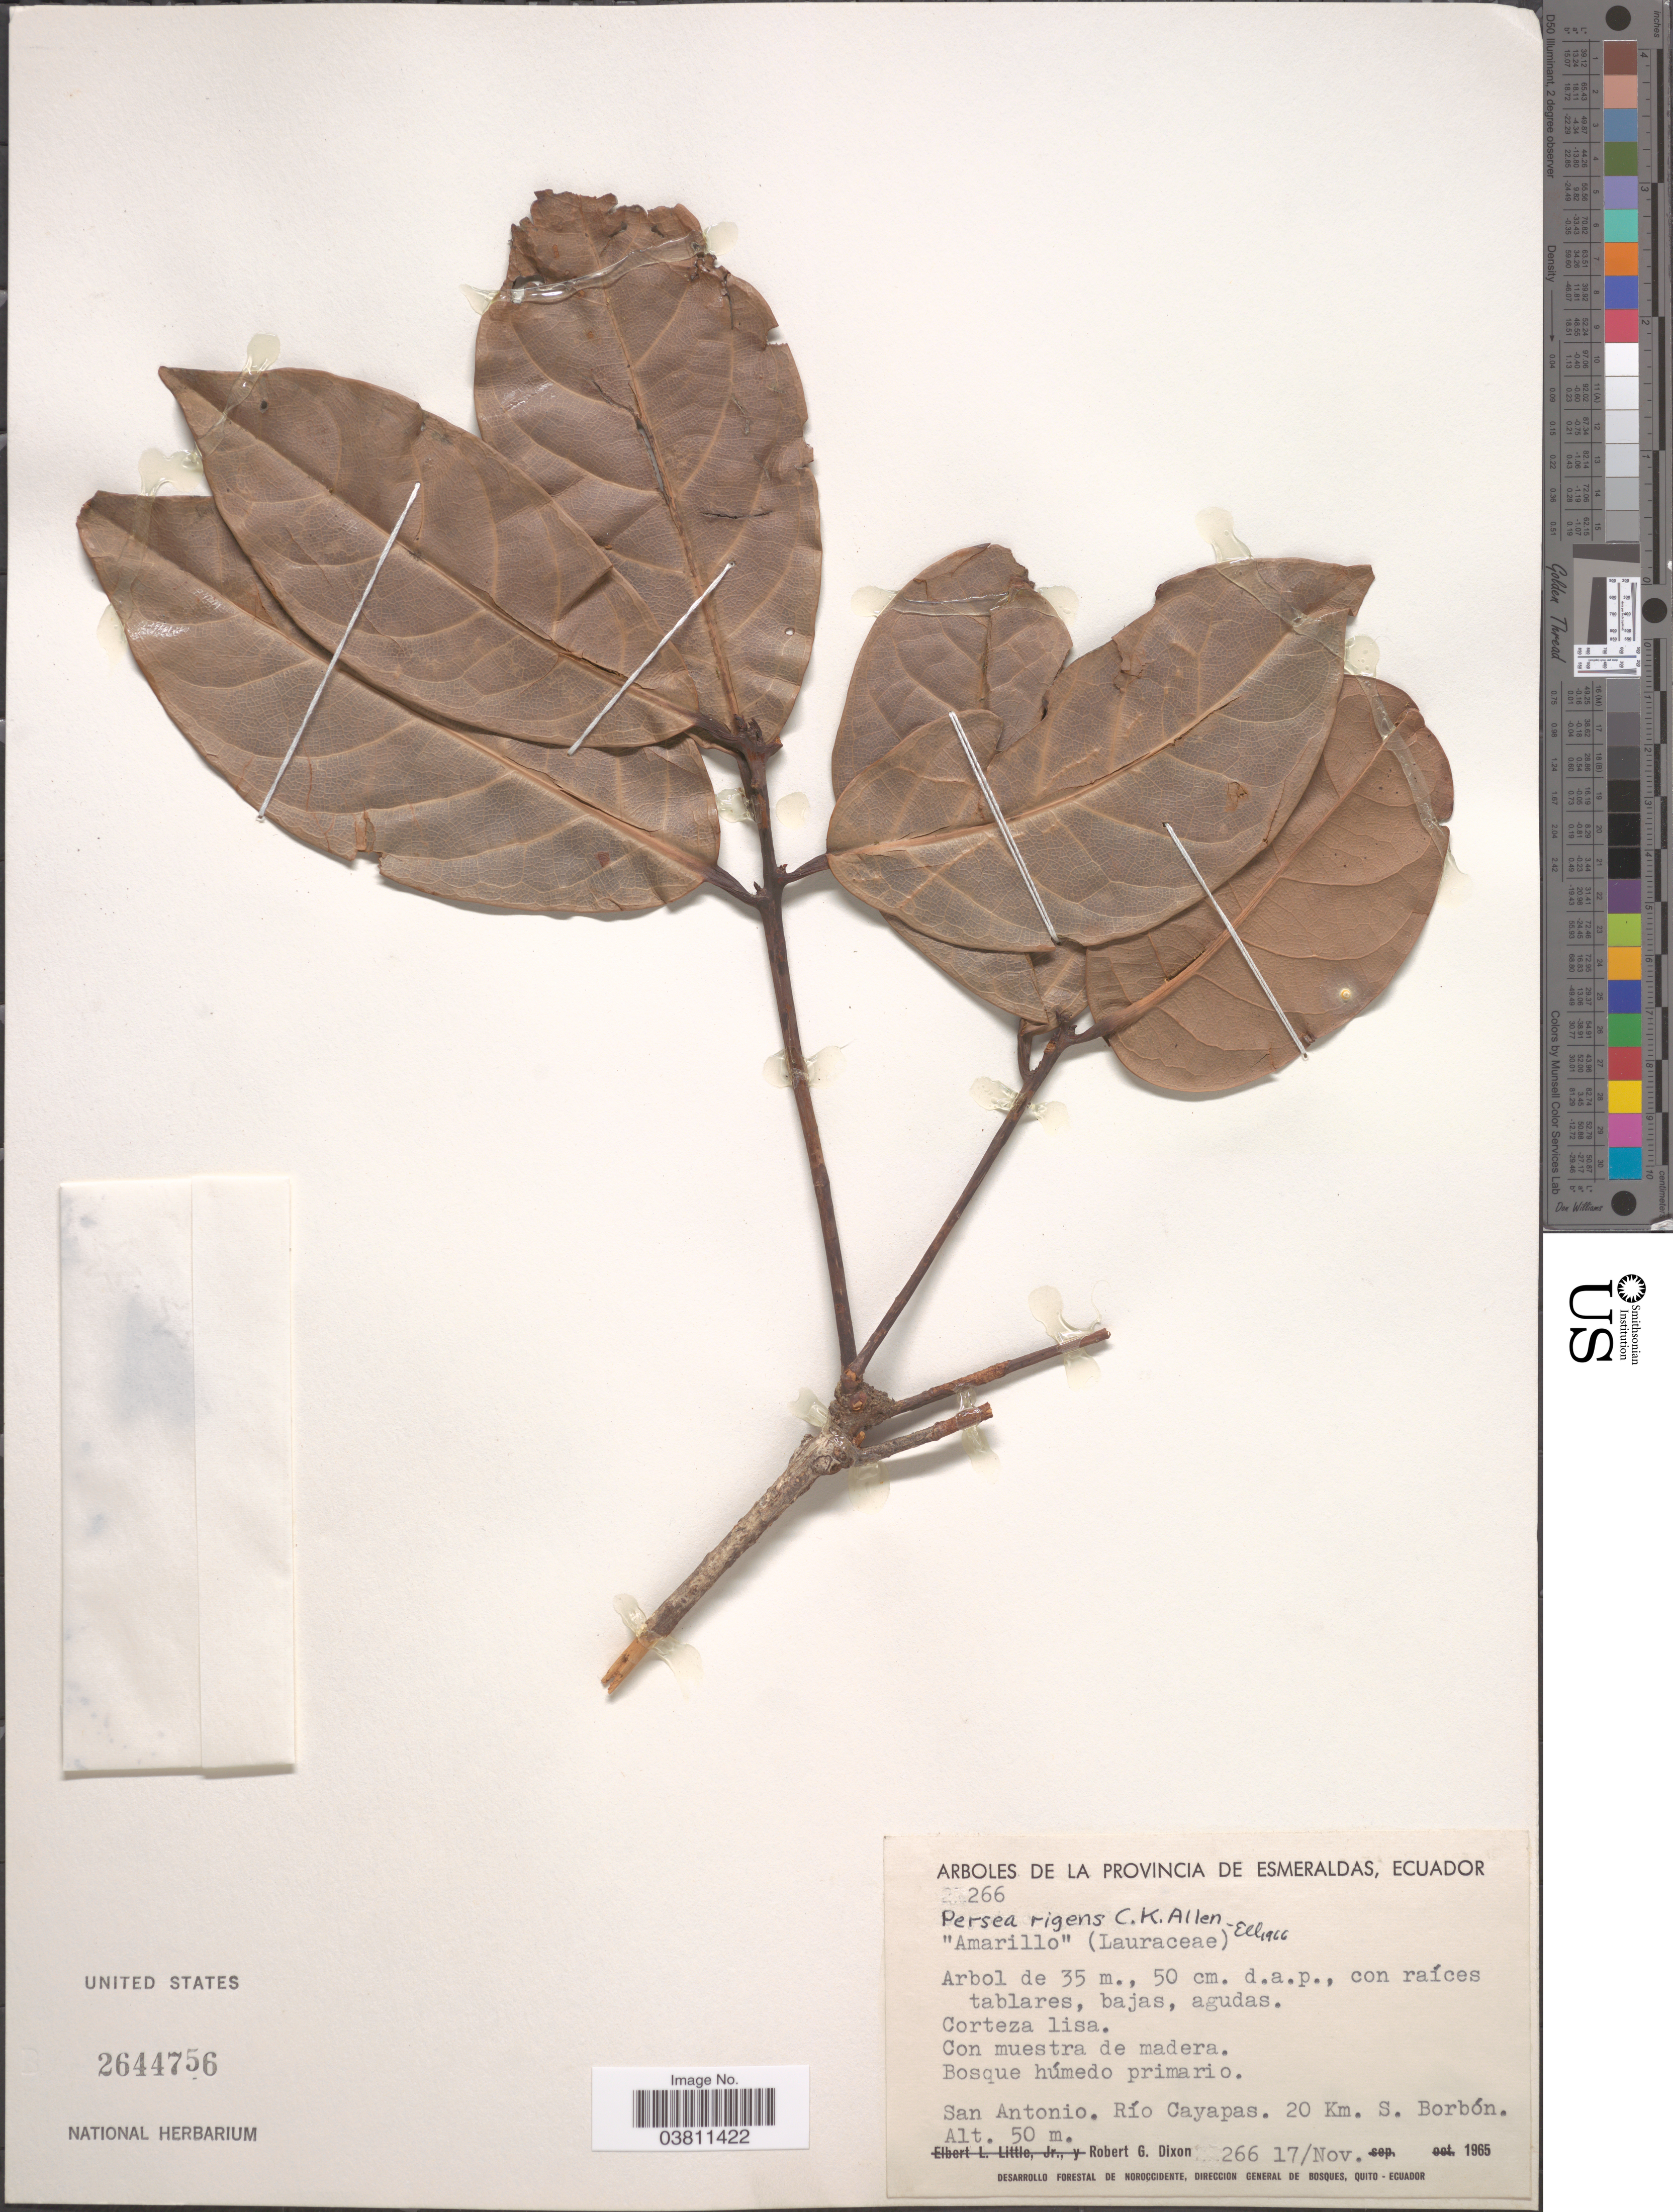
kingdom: Plantae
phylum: Tracheophyta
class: Magnoliopsida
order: Laurales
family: Lauraceae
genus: Persea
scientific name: Persea rigens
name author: C.K. Allen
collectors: R. G. Dixon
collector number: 266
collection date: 1965-11-17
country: Ecuador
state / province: Esmeraldas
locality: San Antonio. Río Cayapas. 20 Km. S. Borbón.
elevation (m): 50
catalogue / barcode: US 2644756